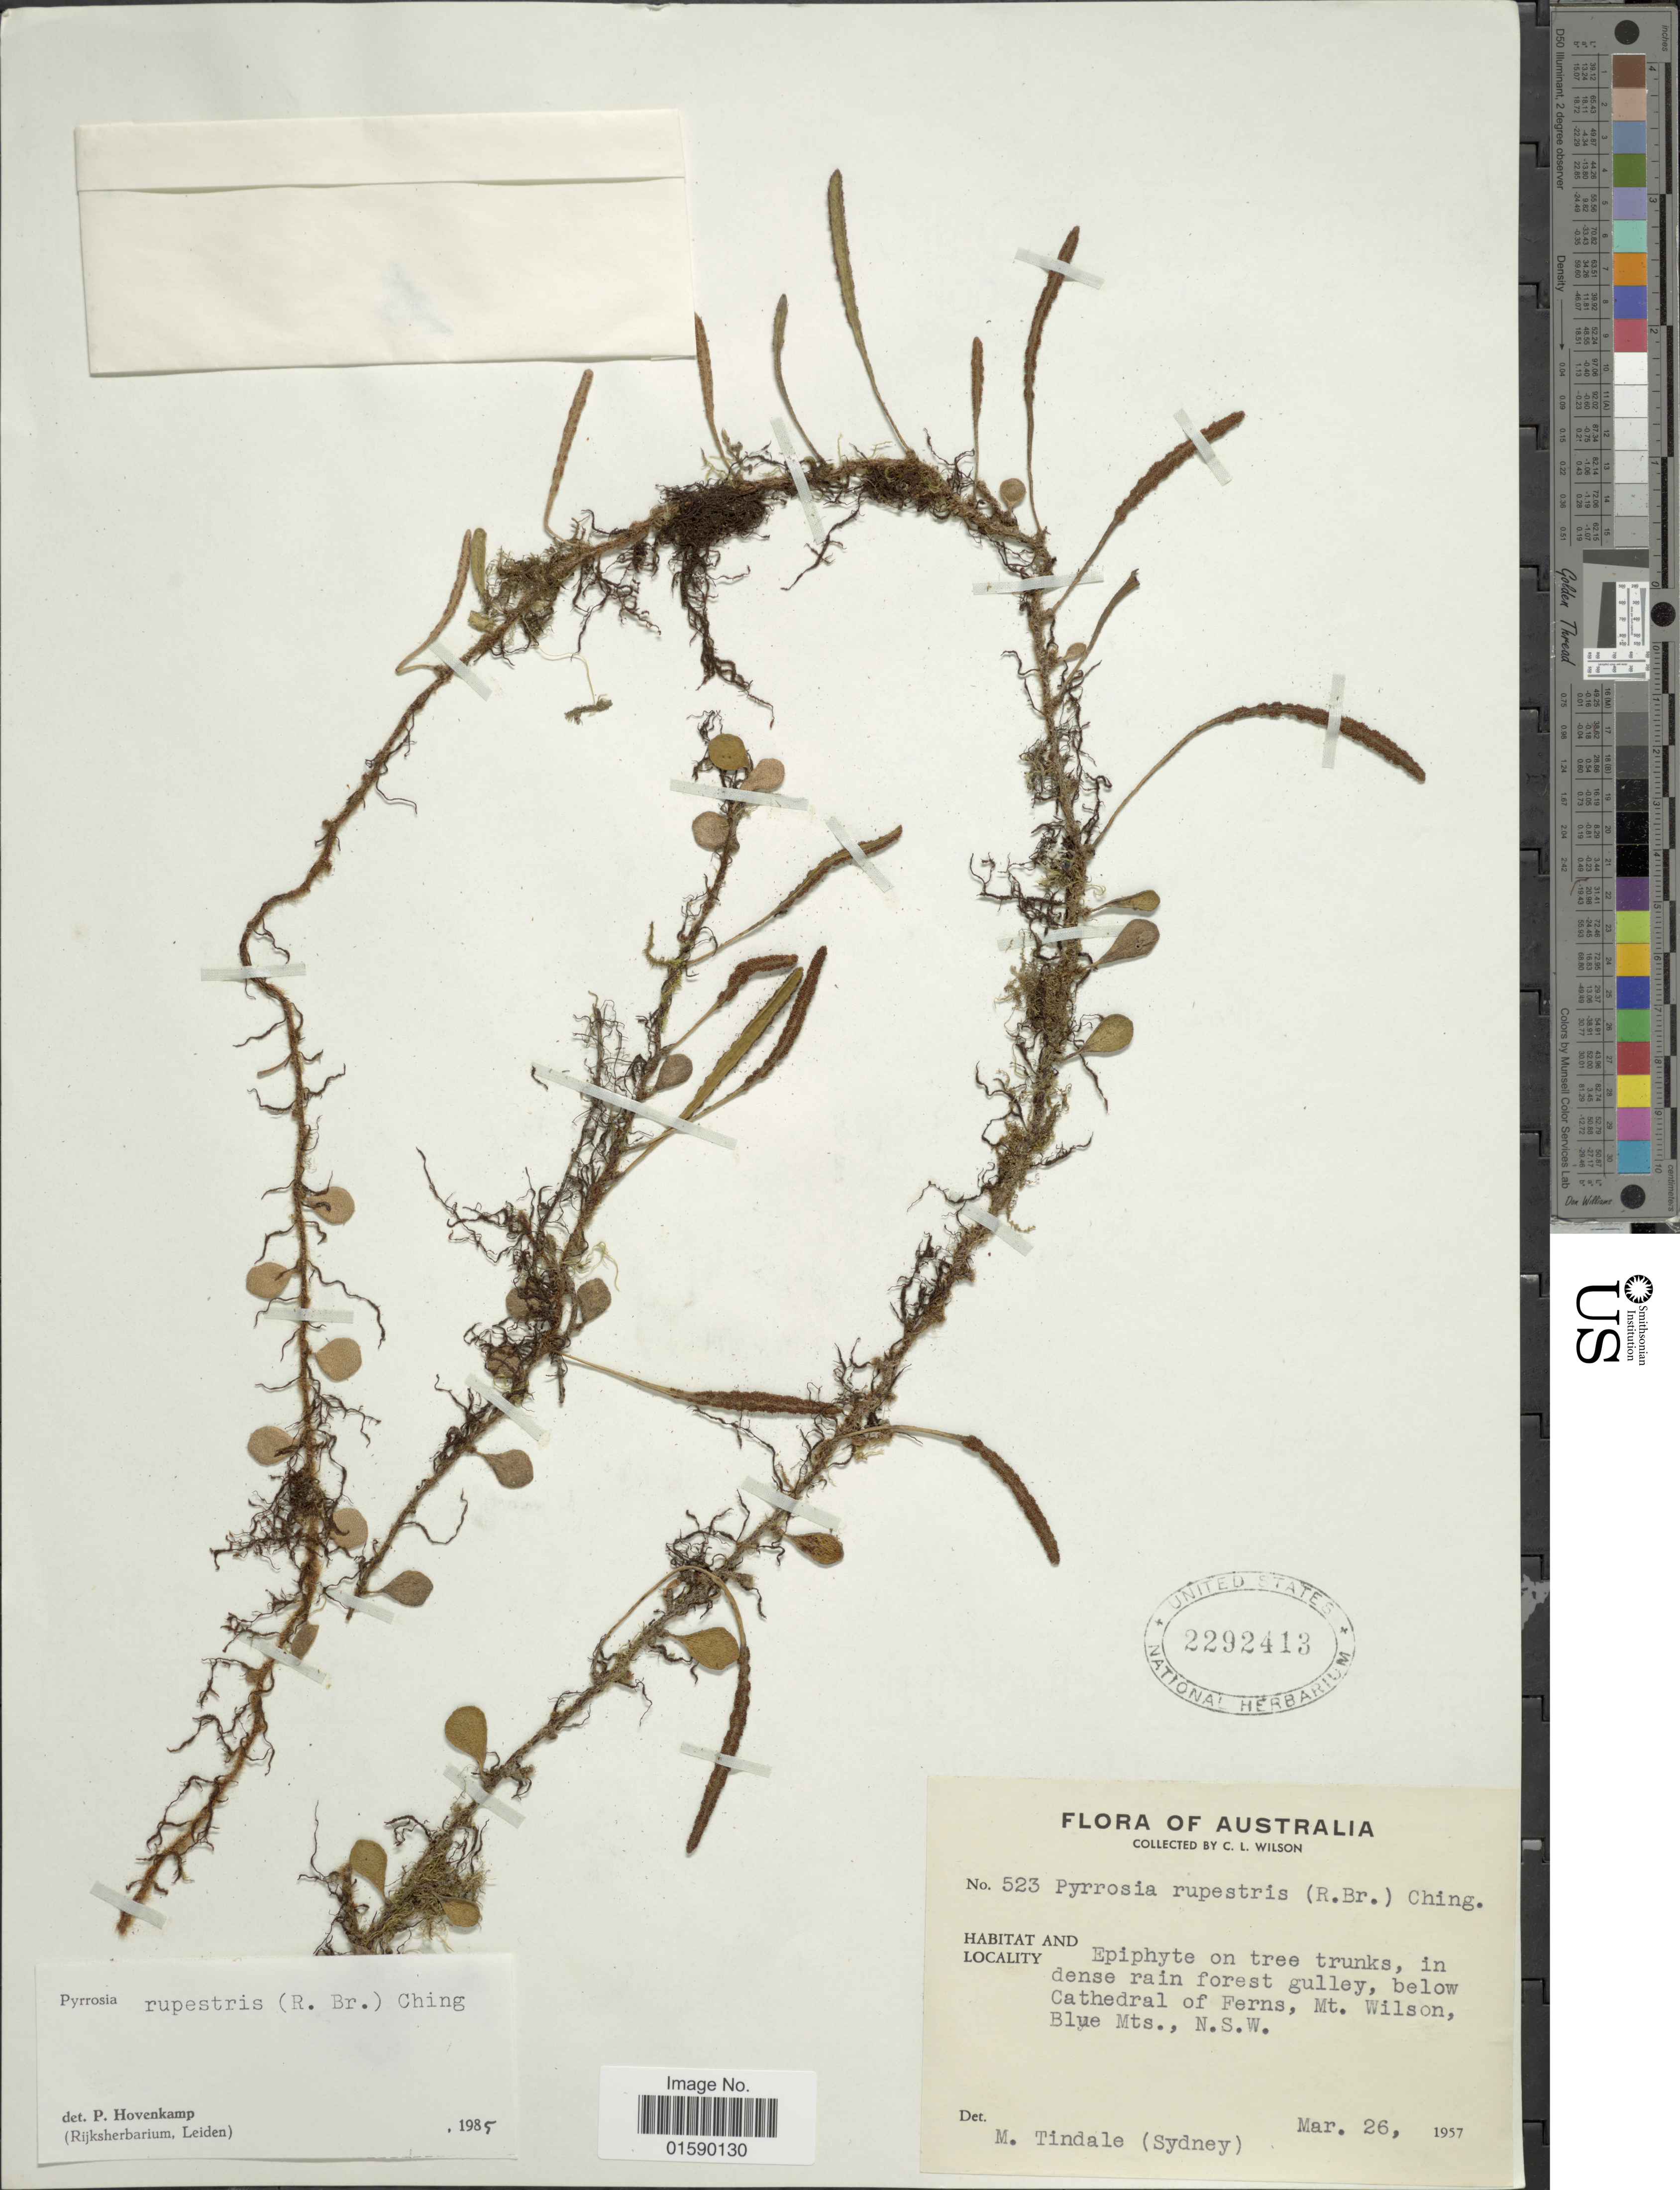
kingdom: Plantae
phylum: Tracheophyta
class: Polypodiopsida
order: Polypodiales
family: Polypodiaceae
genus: Pyrrosia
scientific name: Pyrrosia rupestris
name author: (R. Br.) Ching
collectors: M. D. Tindale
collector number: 523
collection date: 1957-03-26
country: Australia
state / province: New South Wales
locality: Australia. Cathedral of Ferns, Mt. Wilson, Blue Mts., N.S.W.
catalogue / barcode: US 2292413